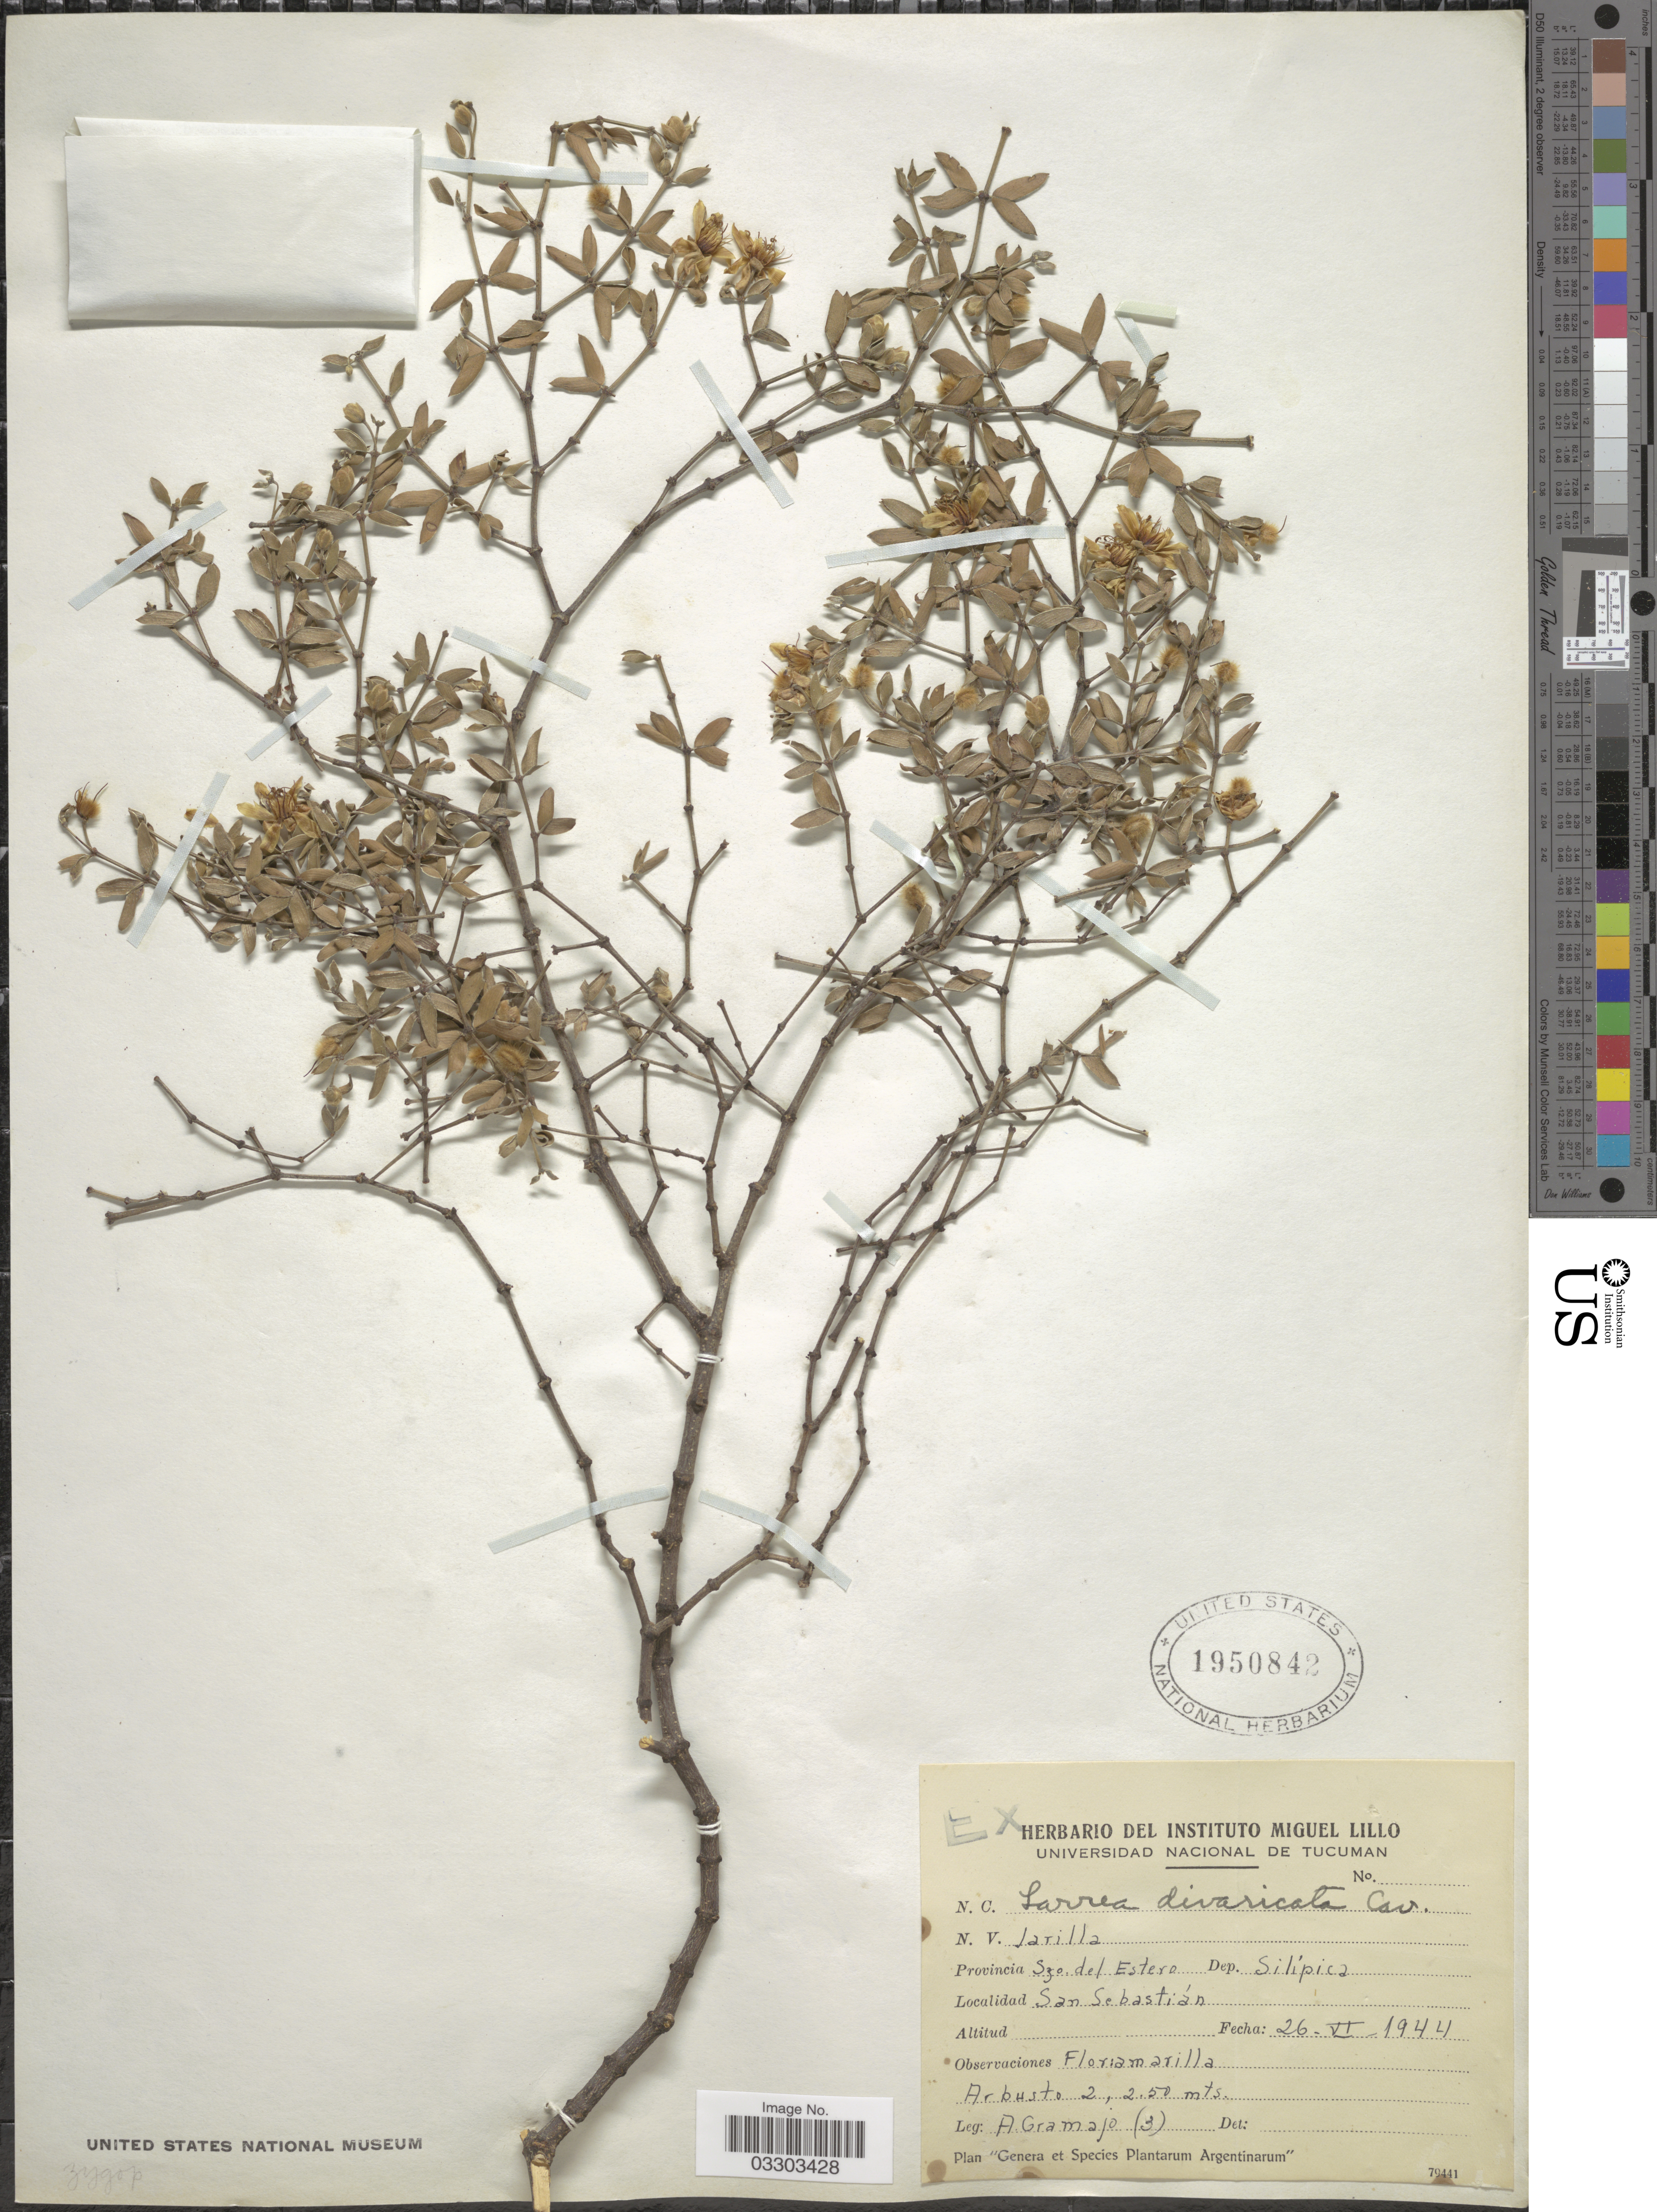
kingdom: Plantae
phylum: Tracheophyta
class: Magnoliopsida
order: Zygophyllales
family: Zygophyllaceae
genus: Larrea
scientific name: Larrea divaricata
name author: Cav.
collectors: A. Gramajo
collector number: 3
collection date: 1944-06-26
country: Argentina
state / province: Santiago del Estero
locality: Dep. Silípica. San Sebastian.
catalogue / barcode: US 1950842